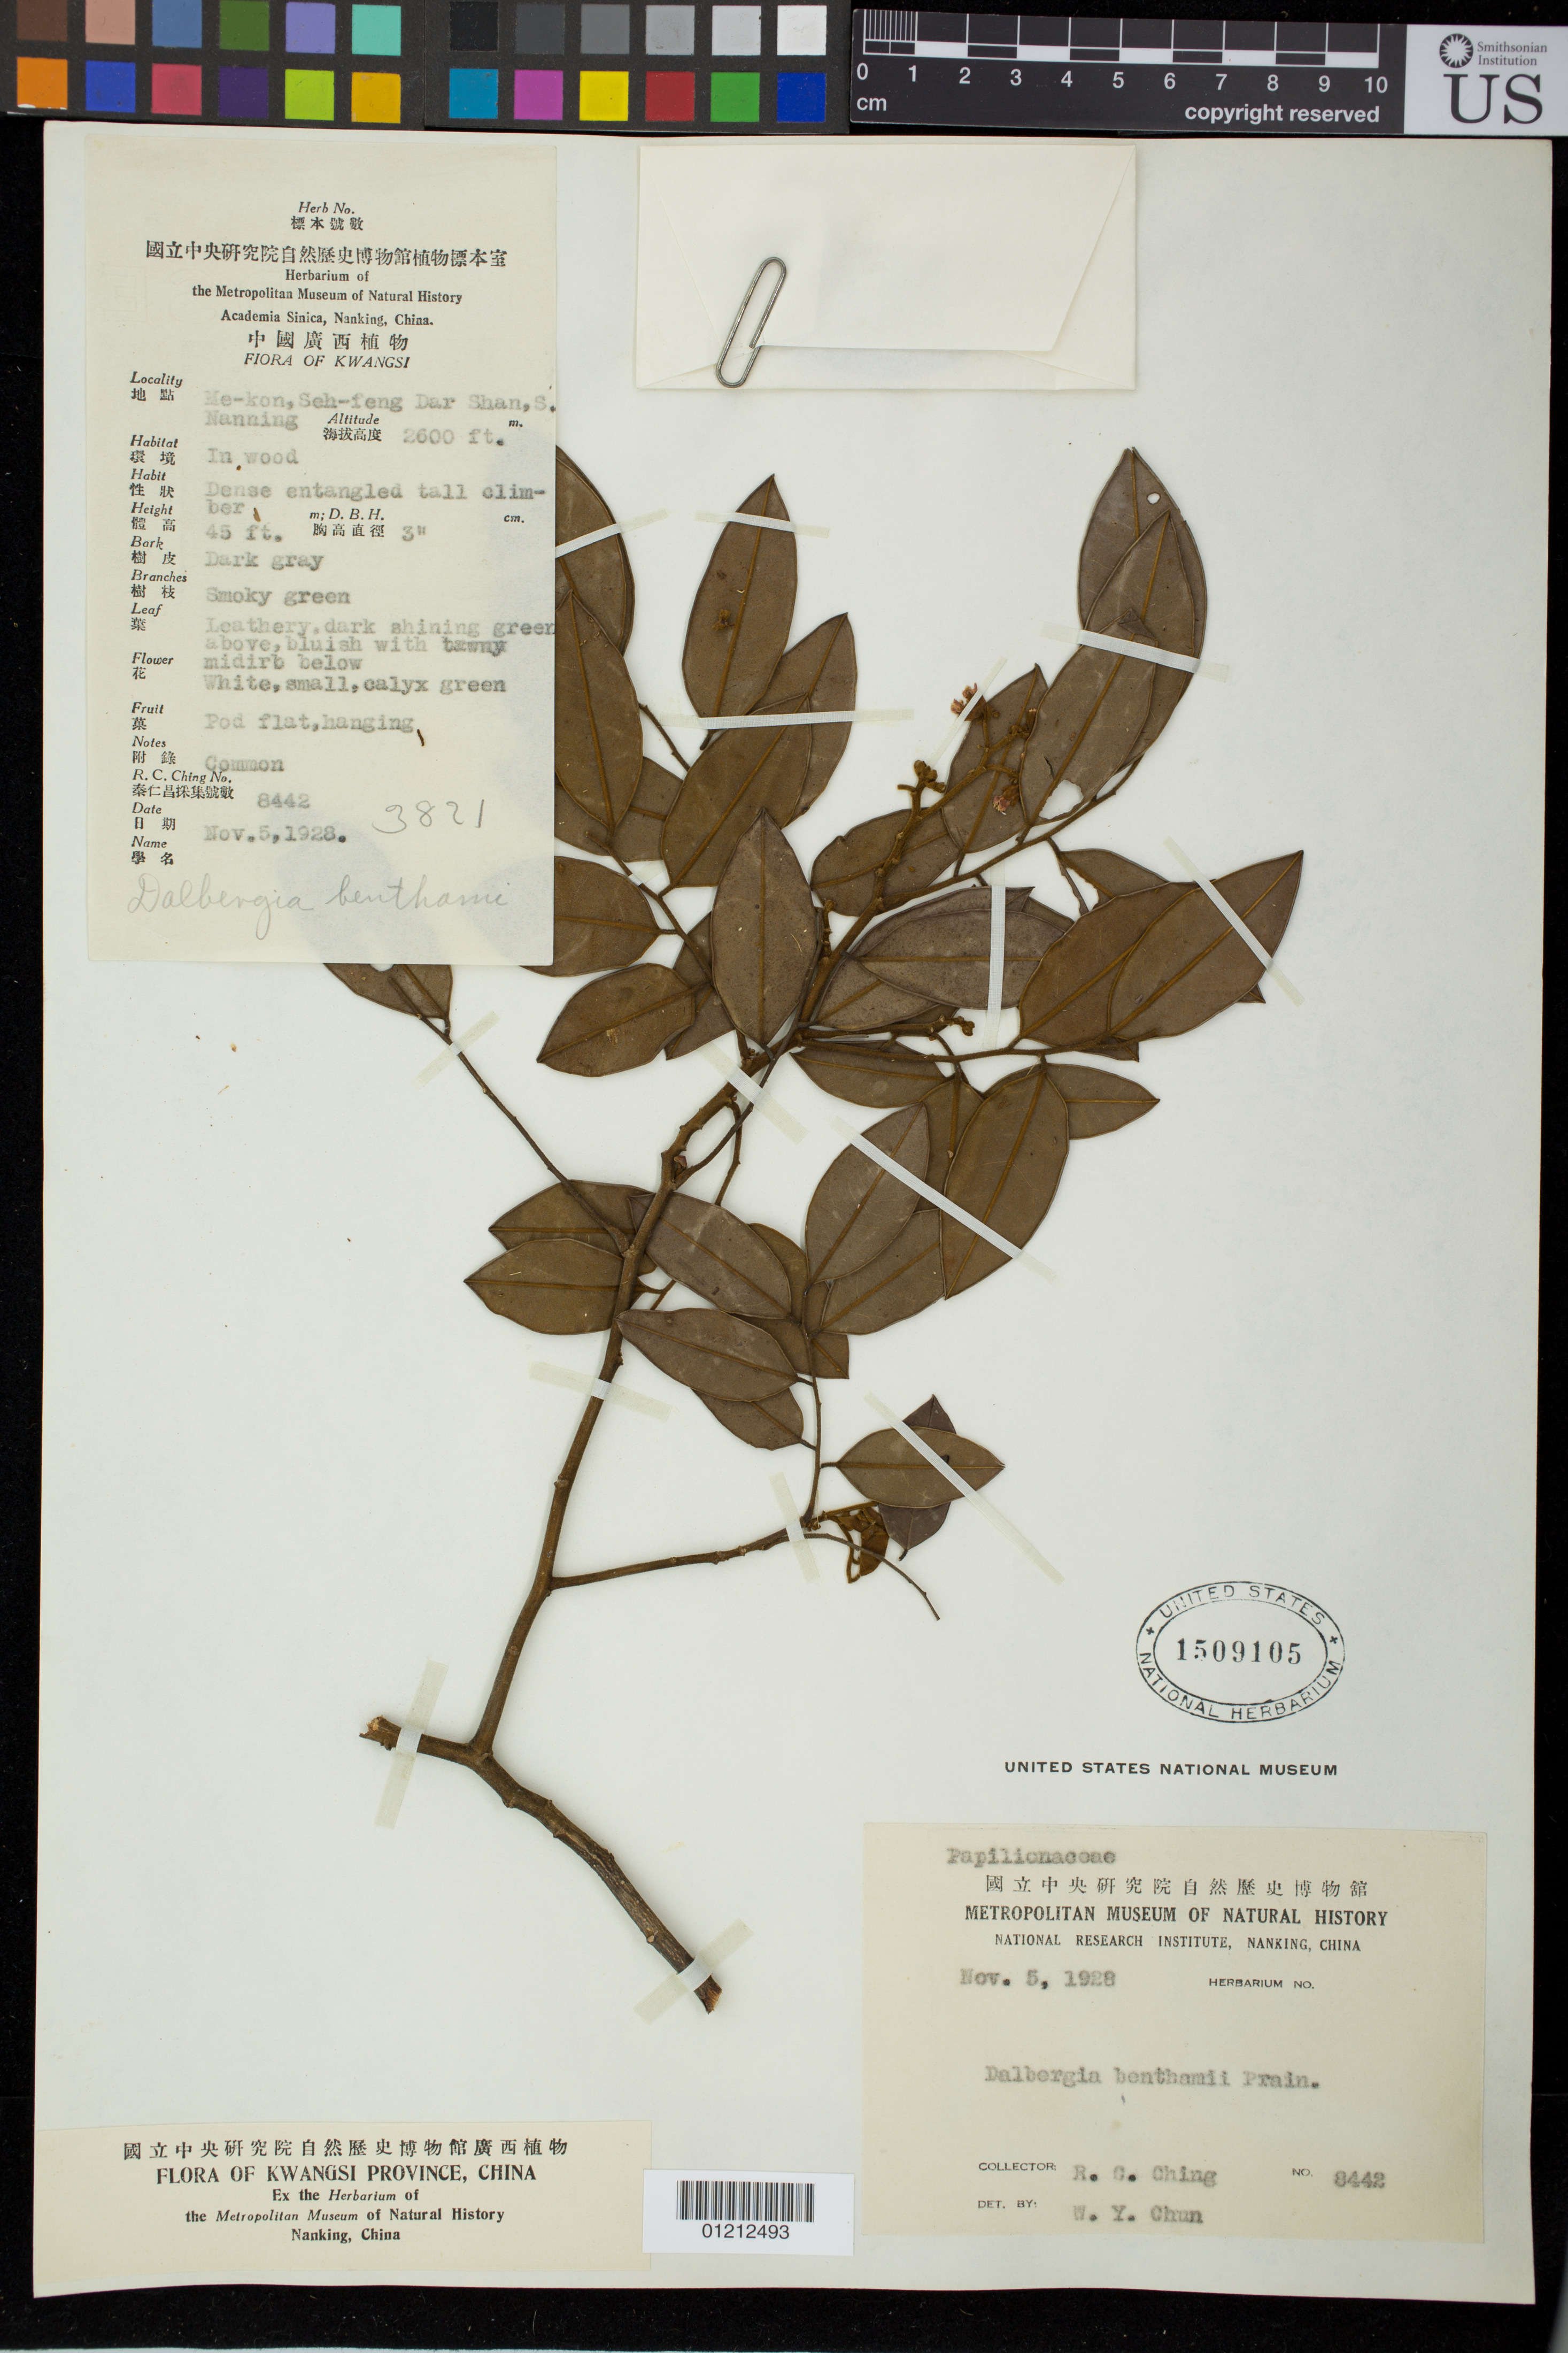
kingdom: Plantae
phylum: Tracheophyta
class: Magnoliopsida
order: Fabales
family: Fabaceae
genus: Dalbergia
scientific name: Dalbergia benthamii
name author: Prain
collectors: R. C. Ching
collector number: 8442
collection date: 1928-11-05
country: China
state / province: Guangxi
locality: Me-kon, Seh-feng Dar Shan, S. Nanning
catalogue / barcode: US 1509105